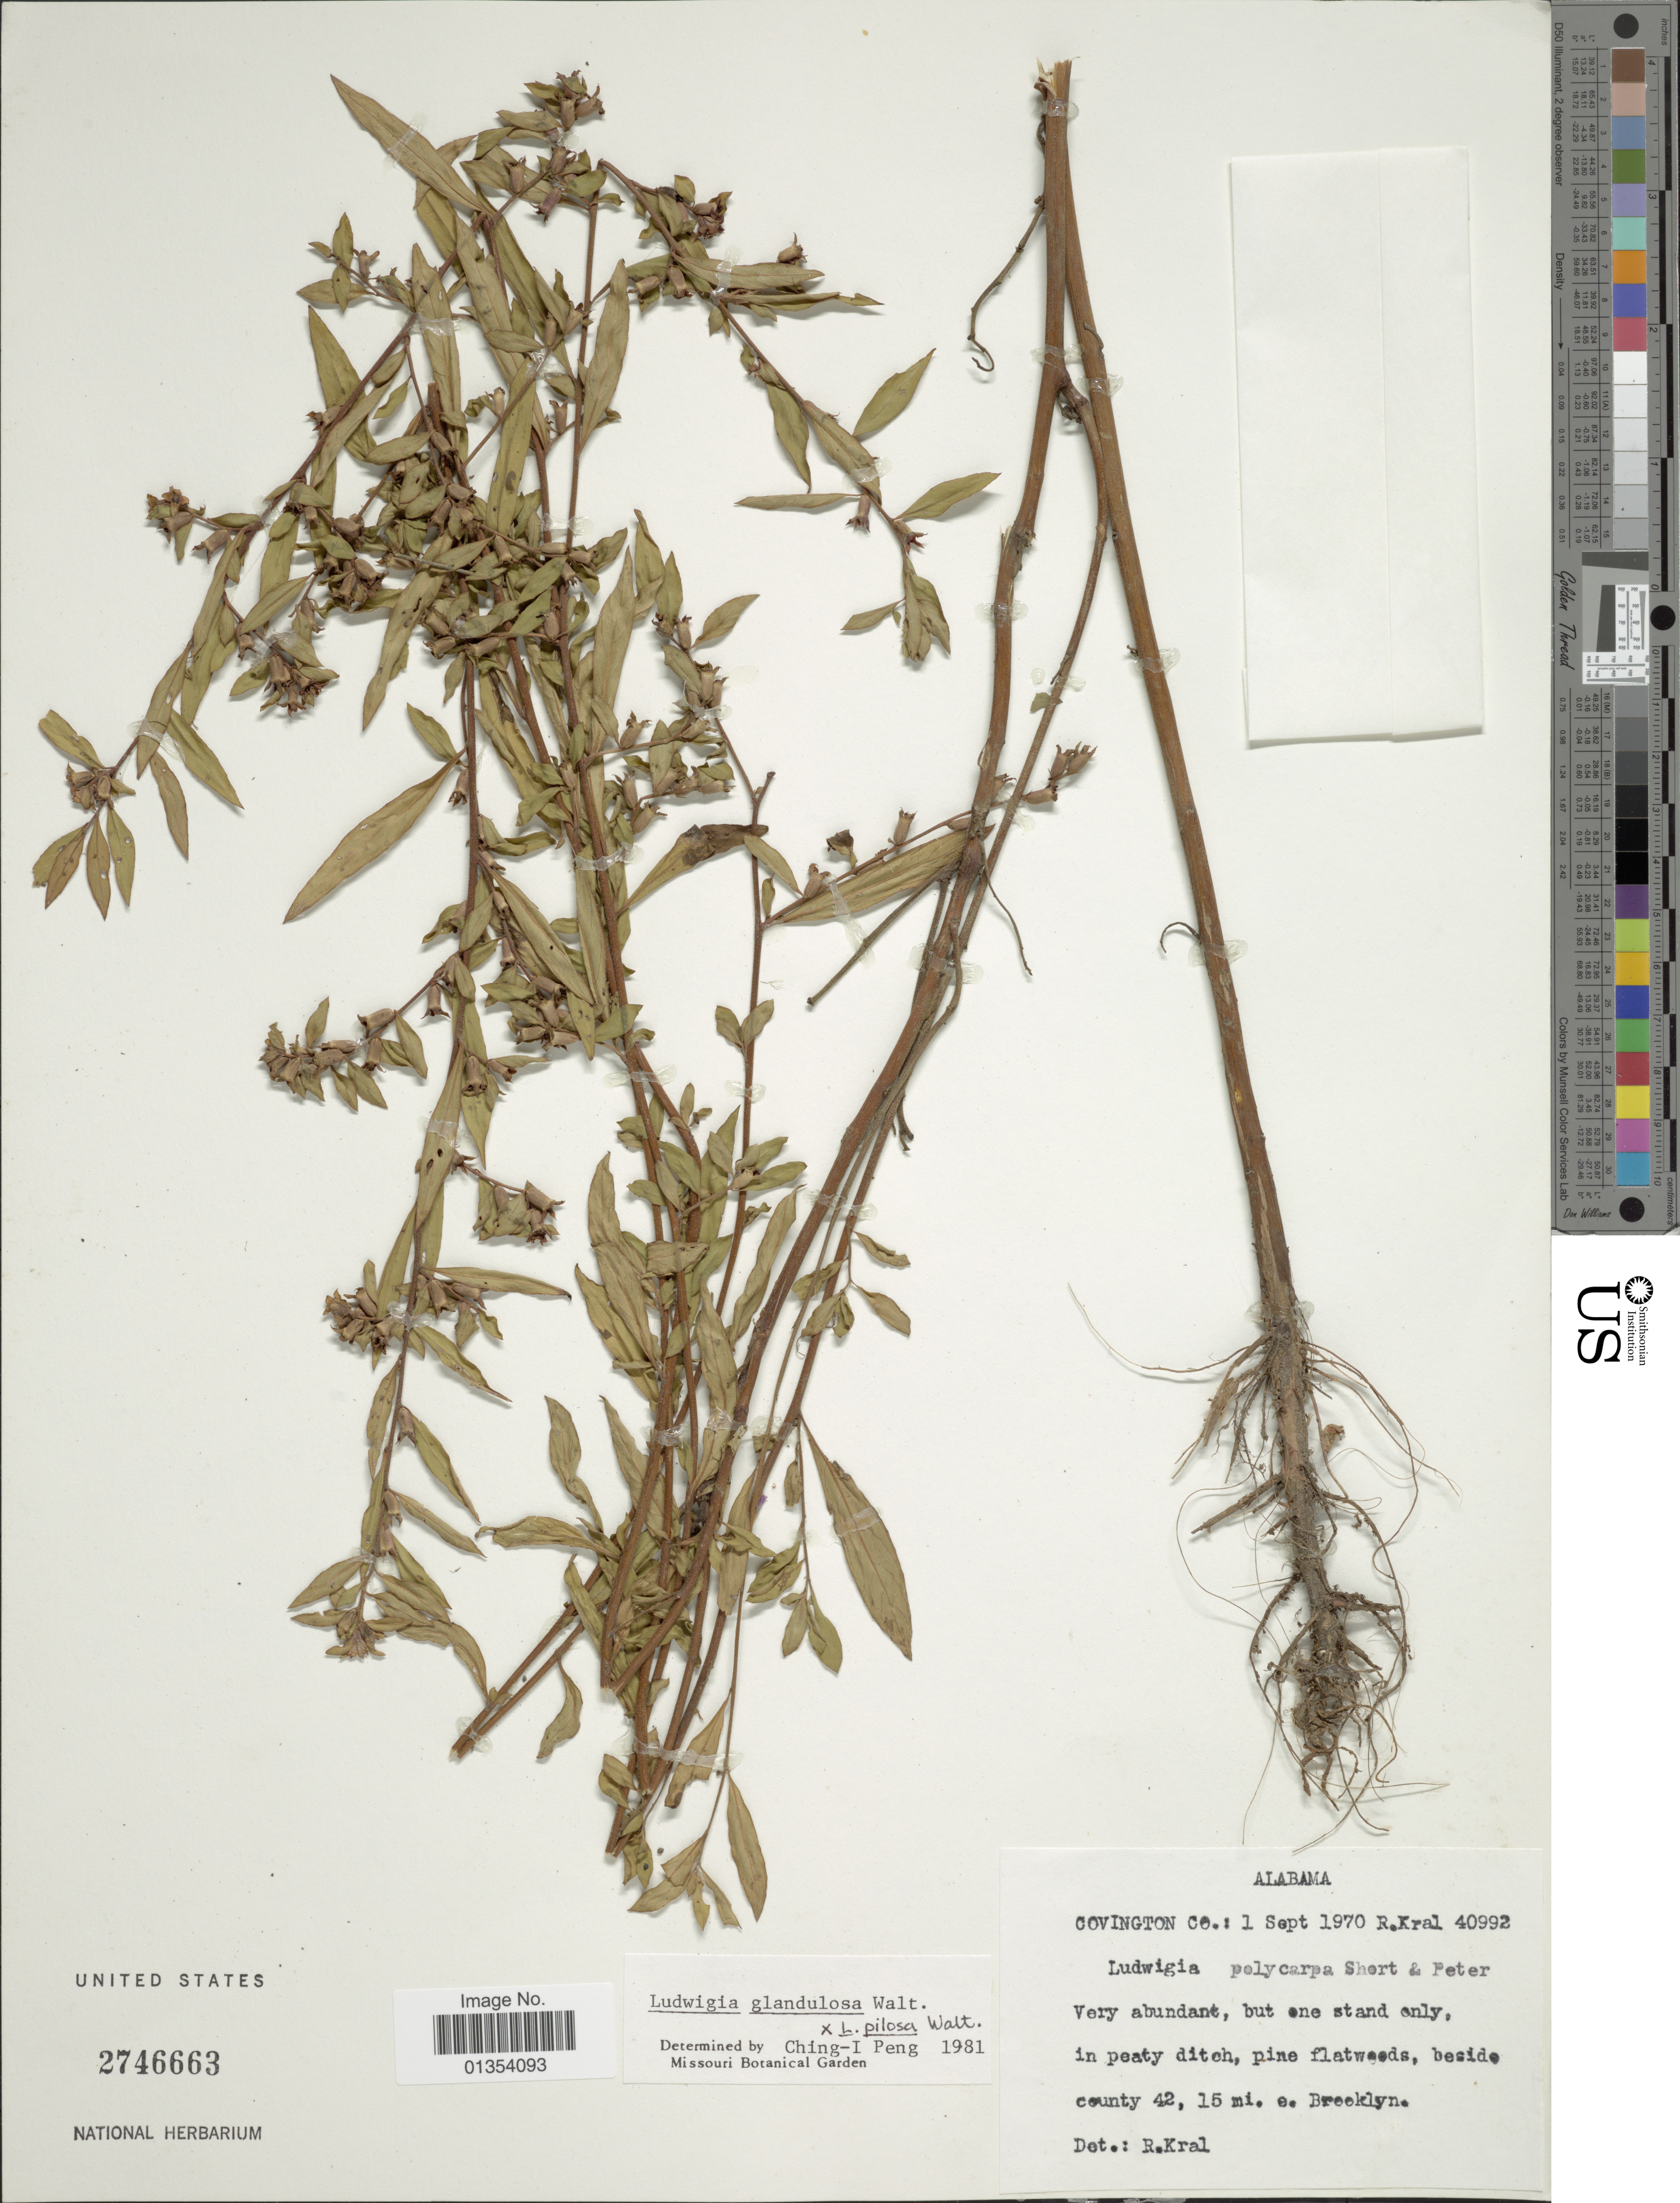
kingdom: Plantae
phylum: Tracheophyta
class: Magnoliopsida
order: Myrtales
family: Onagraceae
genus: Ludwigia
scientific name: Ludwigia glandulosa x L. pilosa Walter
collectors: R. Kral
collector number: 40992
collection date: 1970-09-01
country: United States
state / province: Alabama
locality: Covington Co.: beside county 42, 15 mi. e. Brooklyn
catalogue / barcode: US 2746663